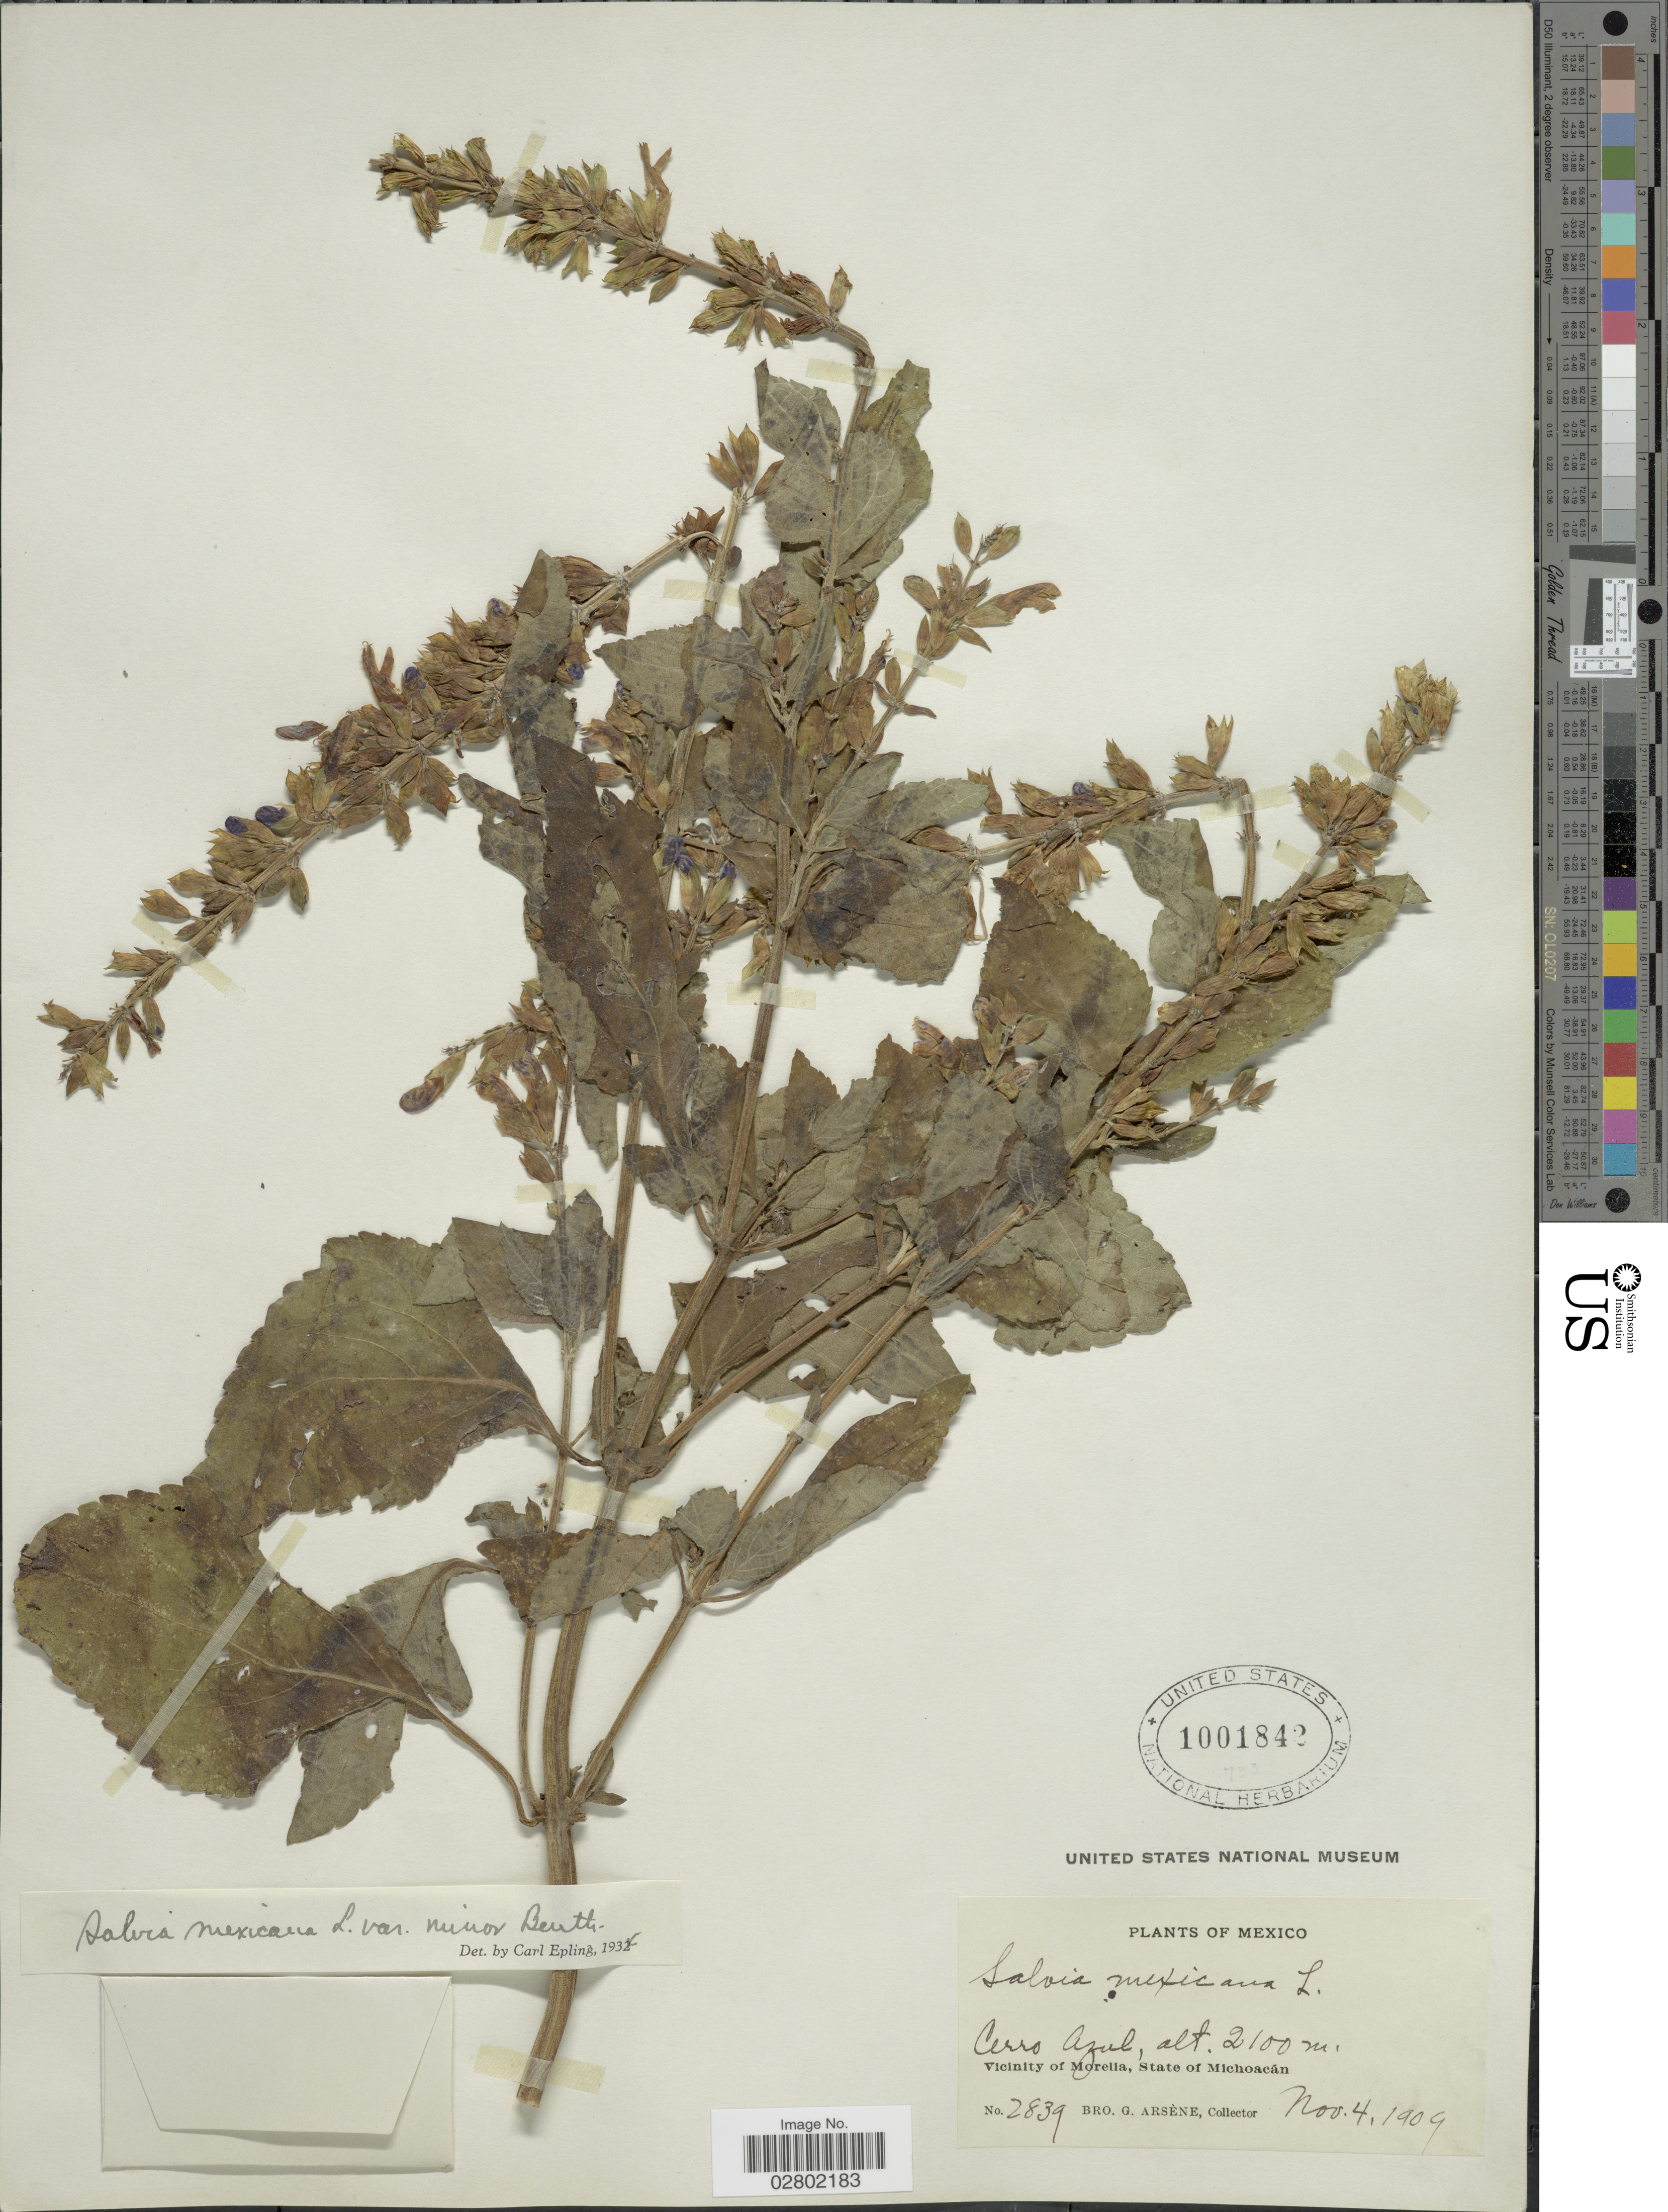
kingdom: Plantae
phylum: Tracheophyta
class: Magnoliopsida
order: Lamiales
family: Lamiaceae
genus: Salvia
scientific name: Salvia mexicana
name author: L.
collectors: Bro. G. Arsène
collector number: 2839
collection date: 1909-11-04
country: Mexico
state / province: Michoacán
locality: Cerro Azul, Vicinity of Morelia.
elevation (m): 2100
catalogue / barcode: US 1001842